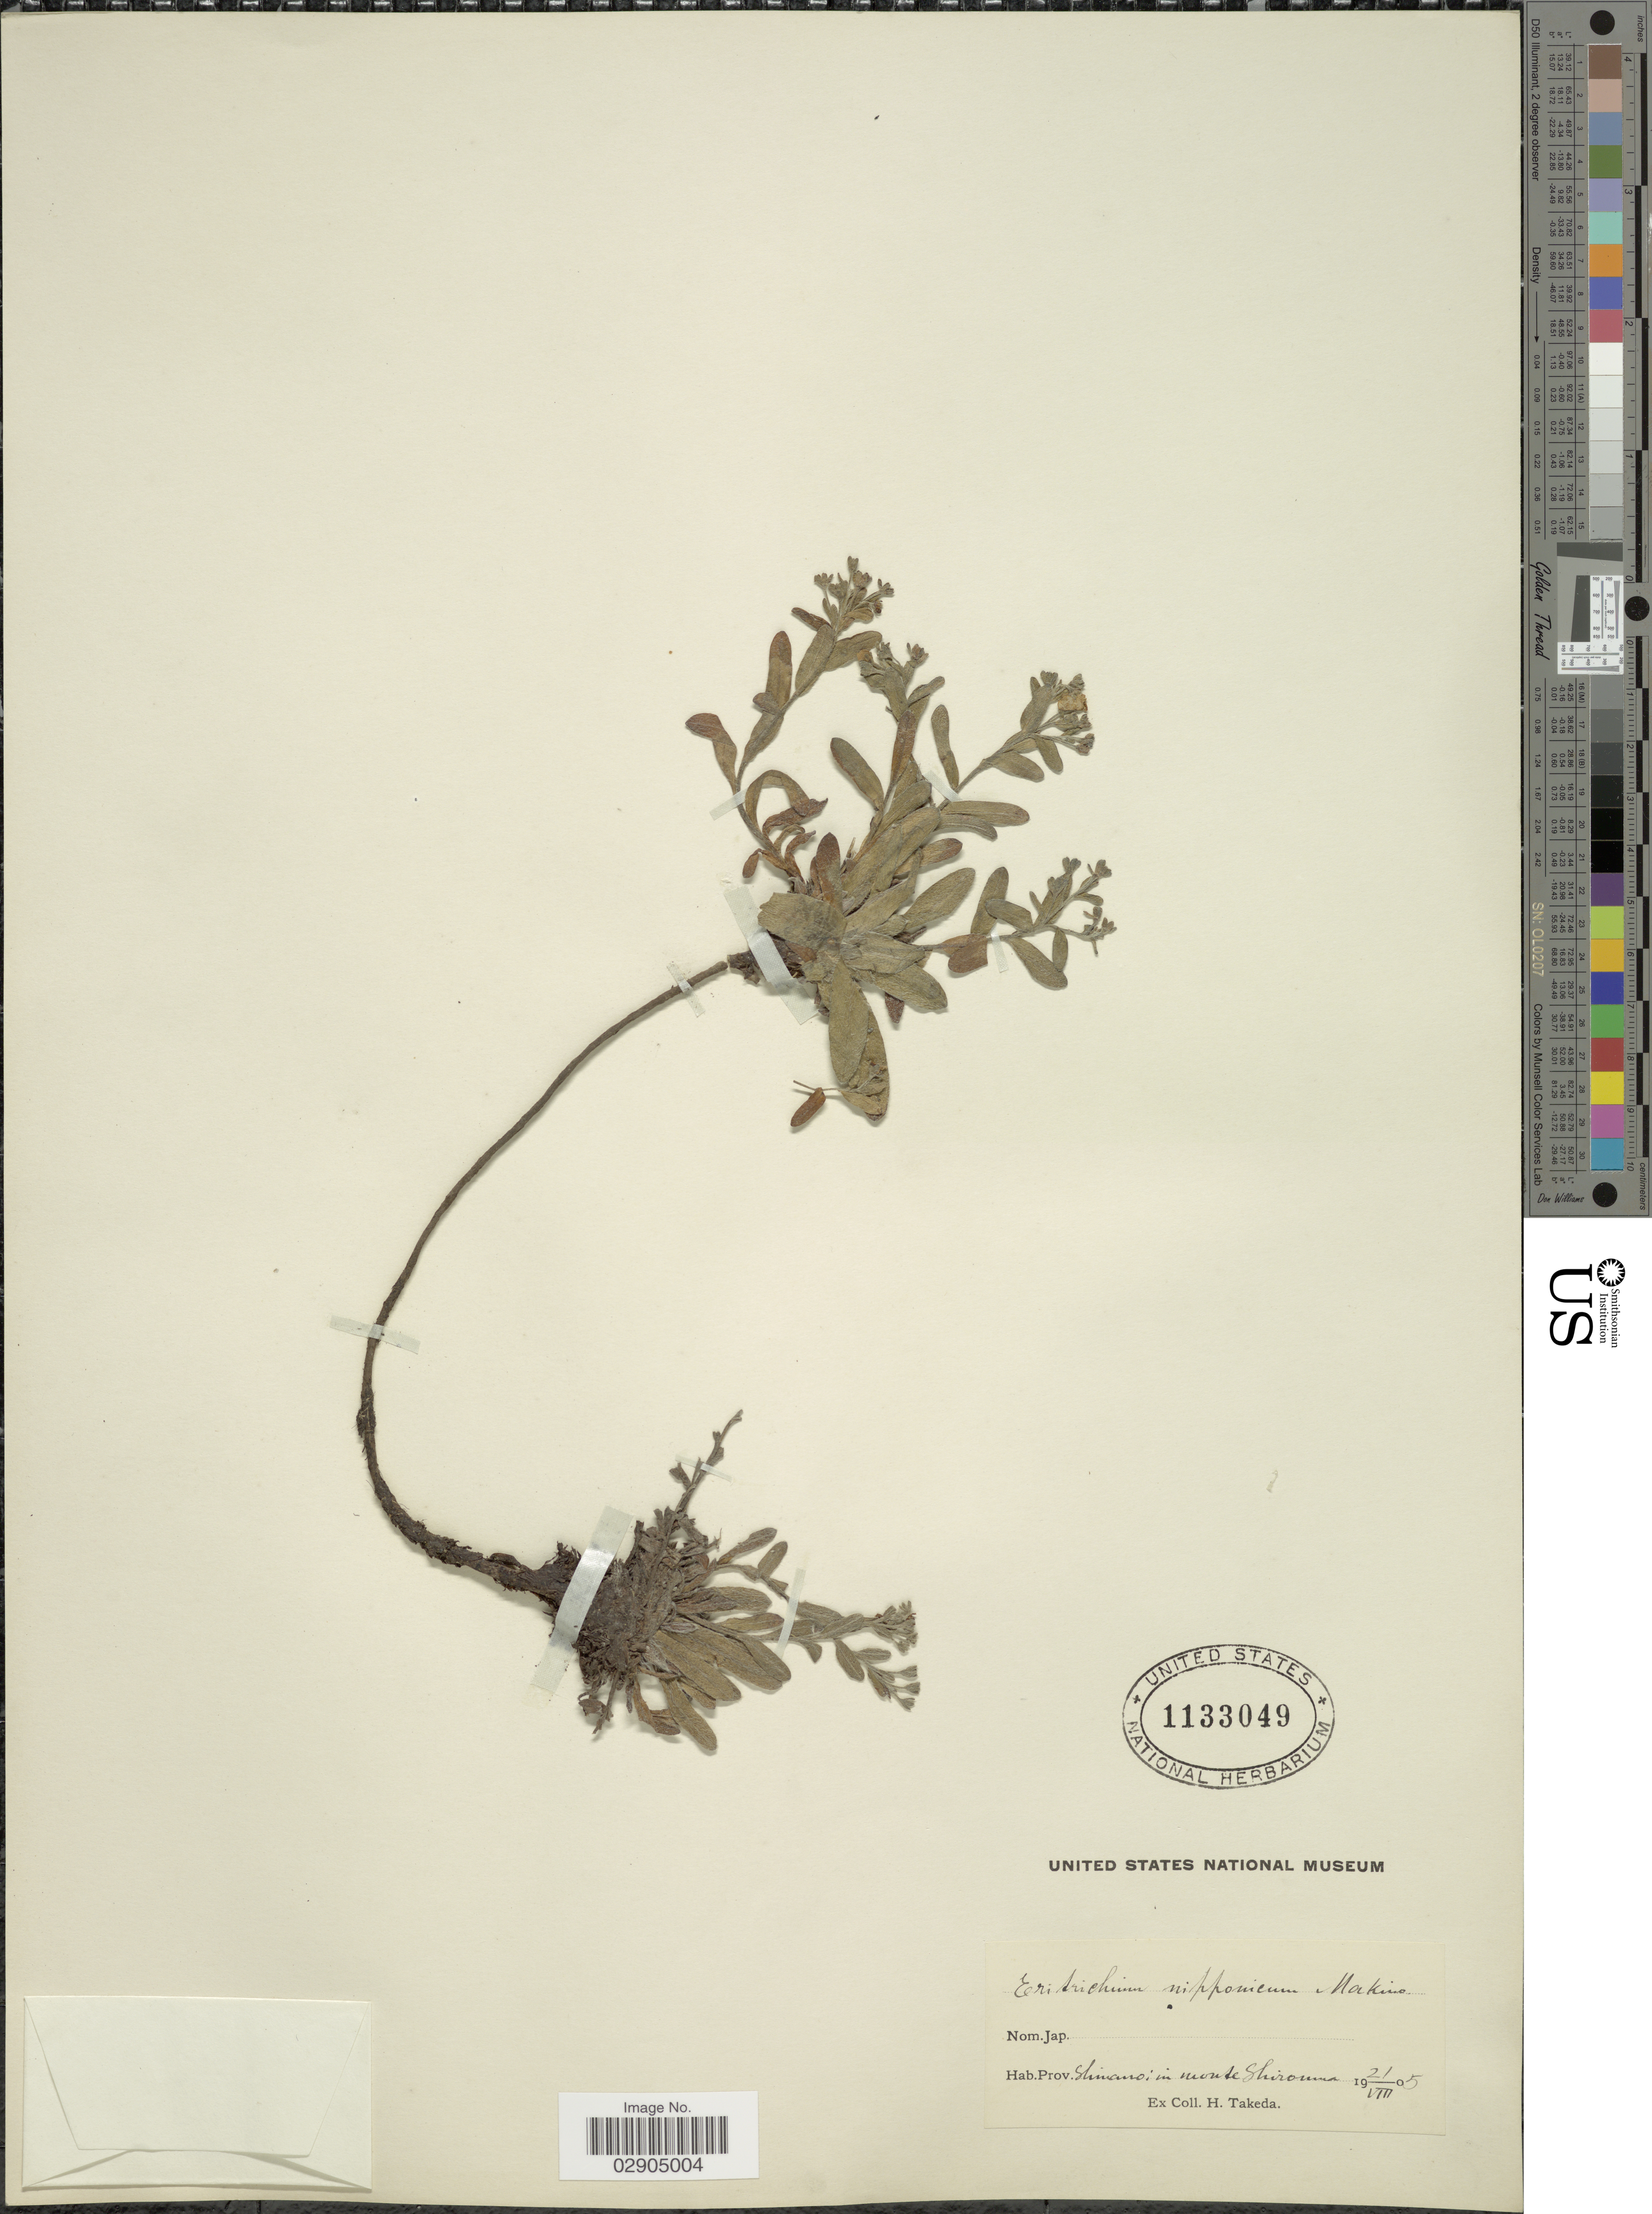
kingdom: Plantae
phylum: Tracheophyta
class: Magnoliopsida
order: Boraginales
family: Boraginaceae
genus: Eritrichium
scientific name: Eritrichium nipponicum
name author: Makino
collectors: H. Takeda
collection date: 1905-08-21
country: Japan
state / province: Simane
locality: Prov. Shimano: in monte Shirouma.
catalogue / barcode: US 1133049